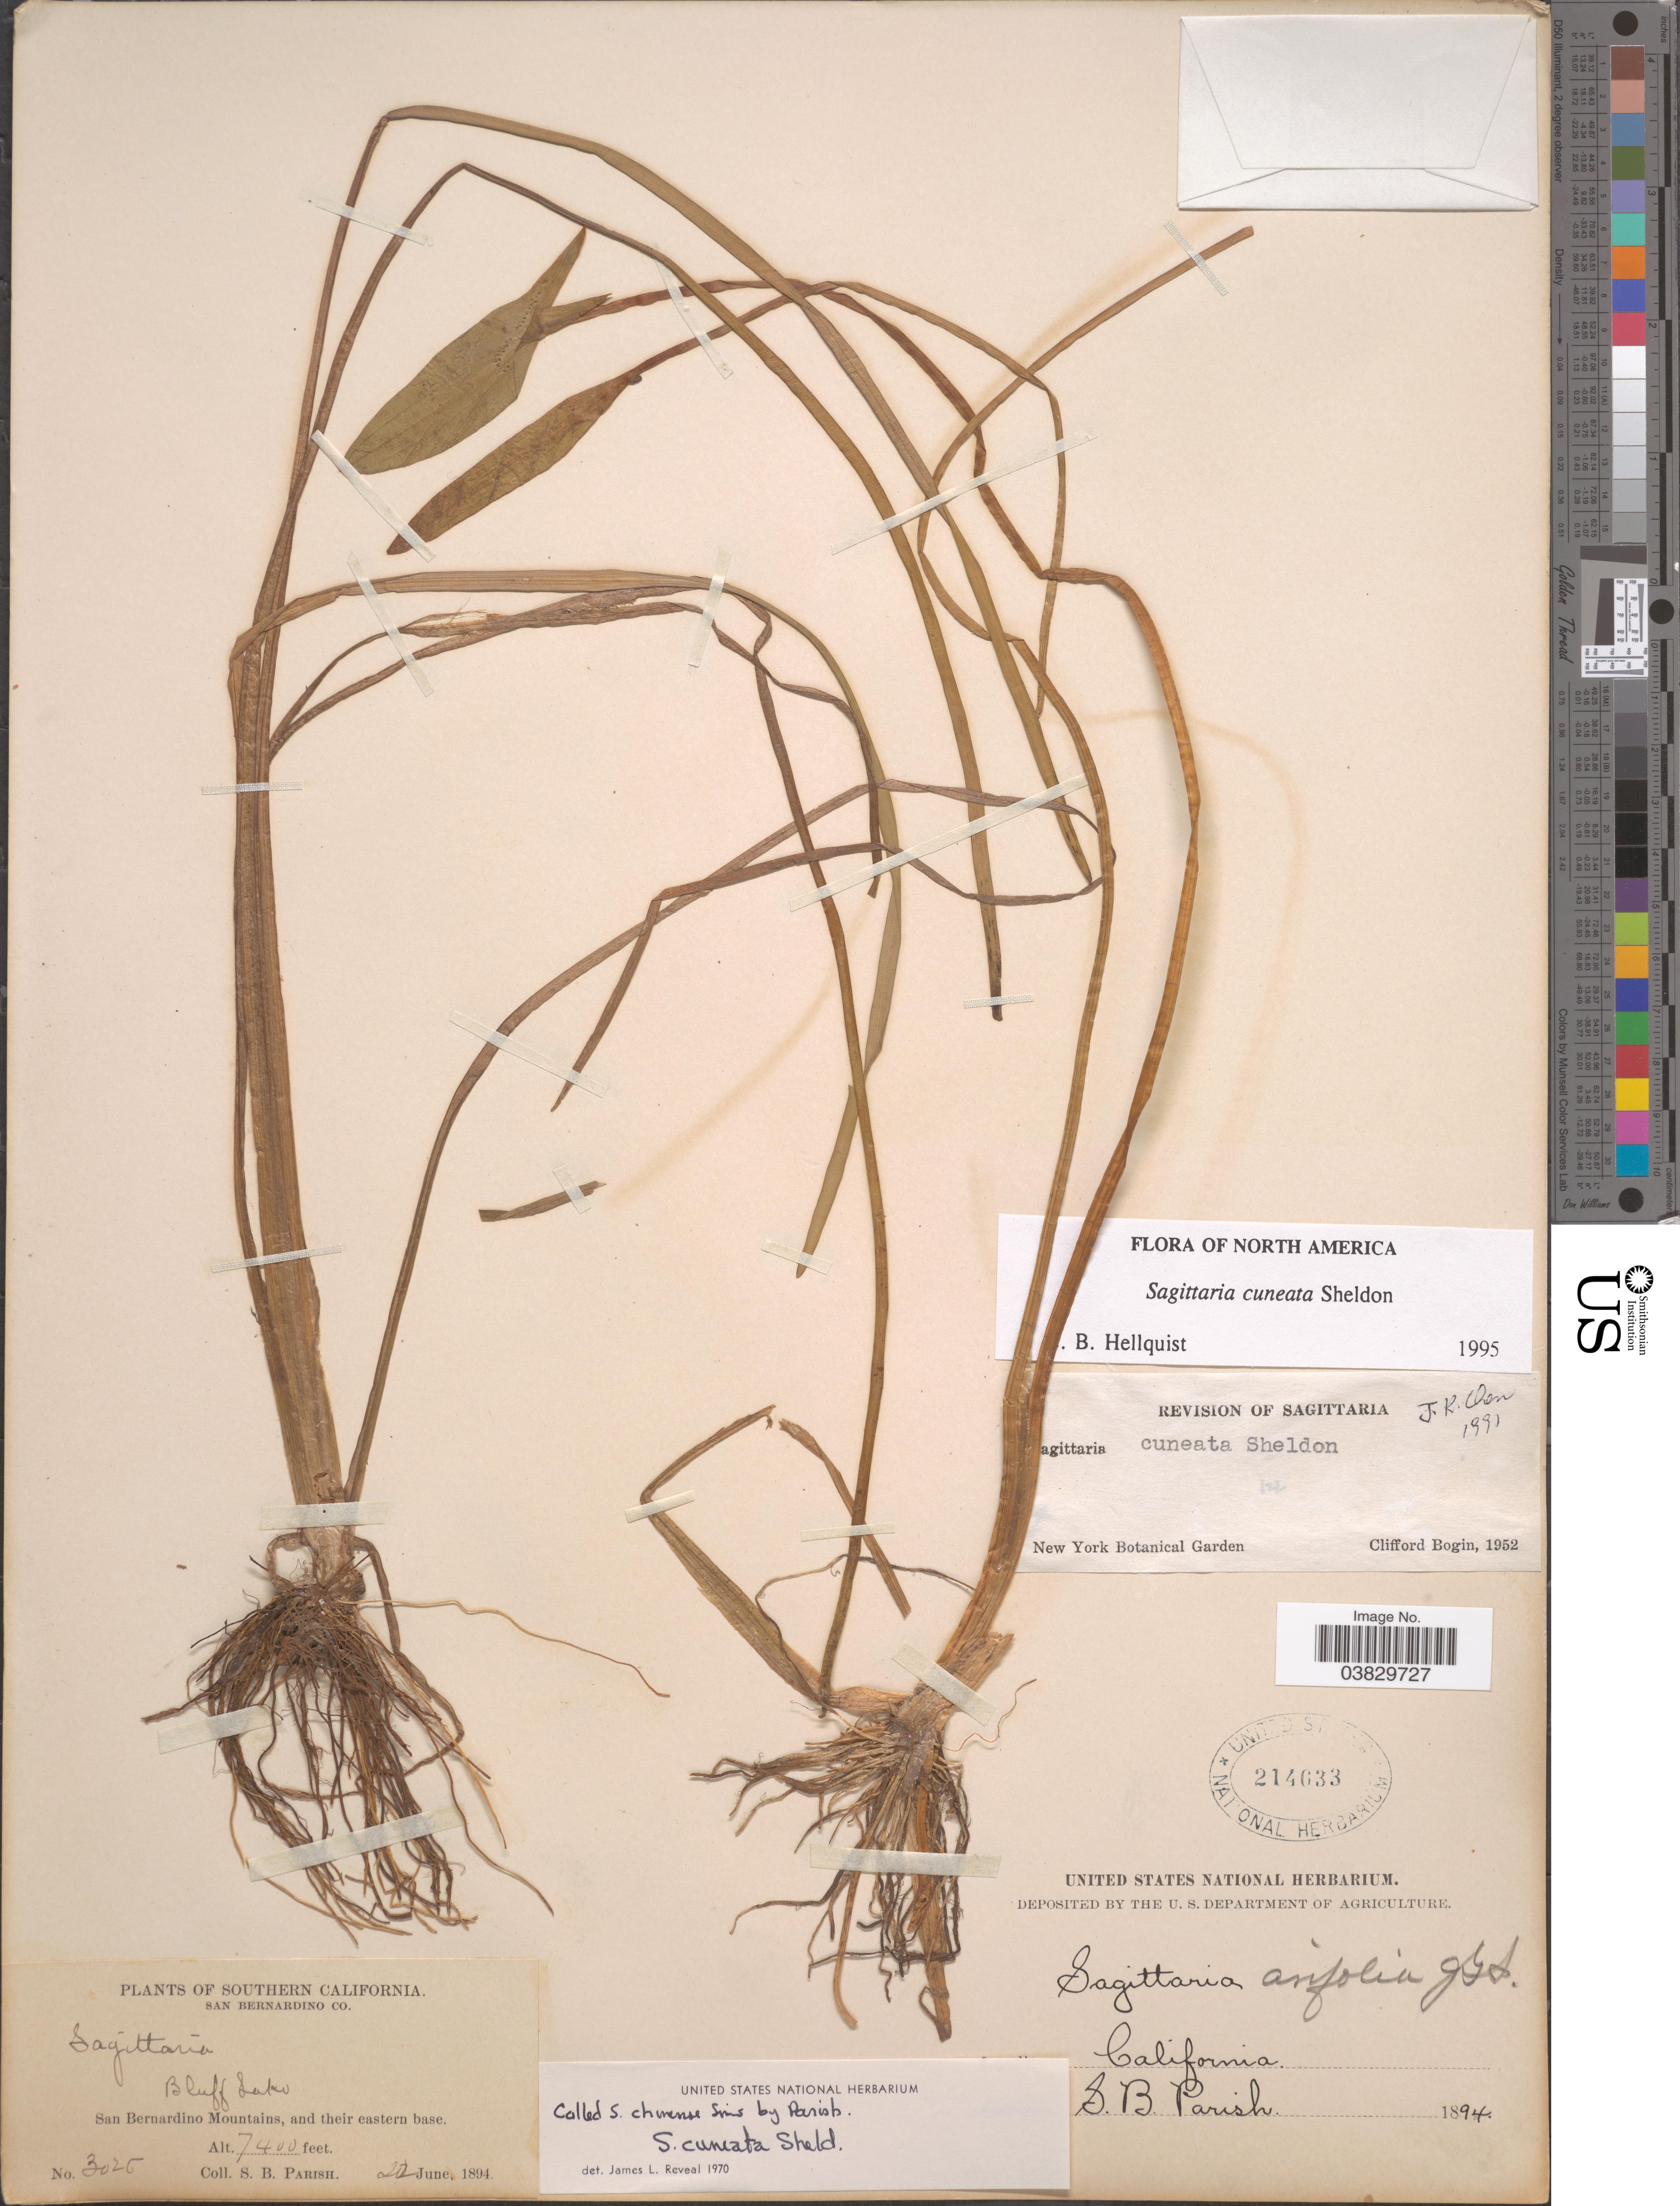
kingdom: Plantae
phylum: Tracheophyta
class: Liliopsida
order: Alismatales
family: Alismataceae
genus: Sagittaria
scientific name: Sagittaria cuneata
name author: E. Sheld.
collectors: S. B. Parish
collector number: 3026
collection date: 1894-06-22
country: United States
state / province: California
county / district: San Bernardino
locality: Southern California. San Bernardino Co. Bluff Lake, San Bernardino Mountains, and their eastern base.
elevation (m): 2256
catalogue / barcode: US 214633